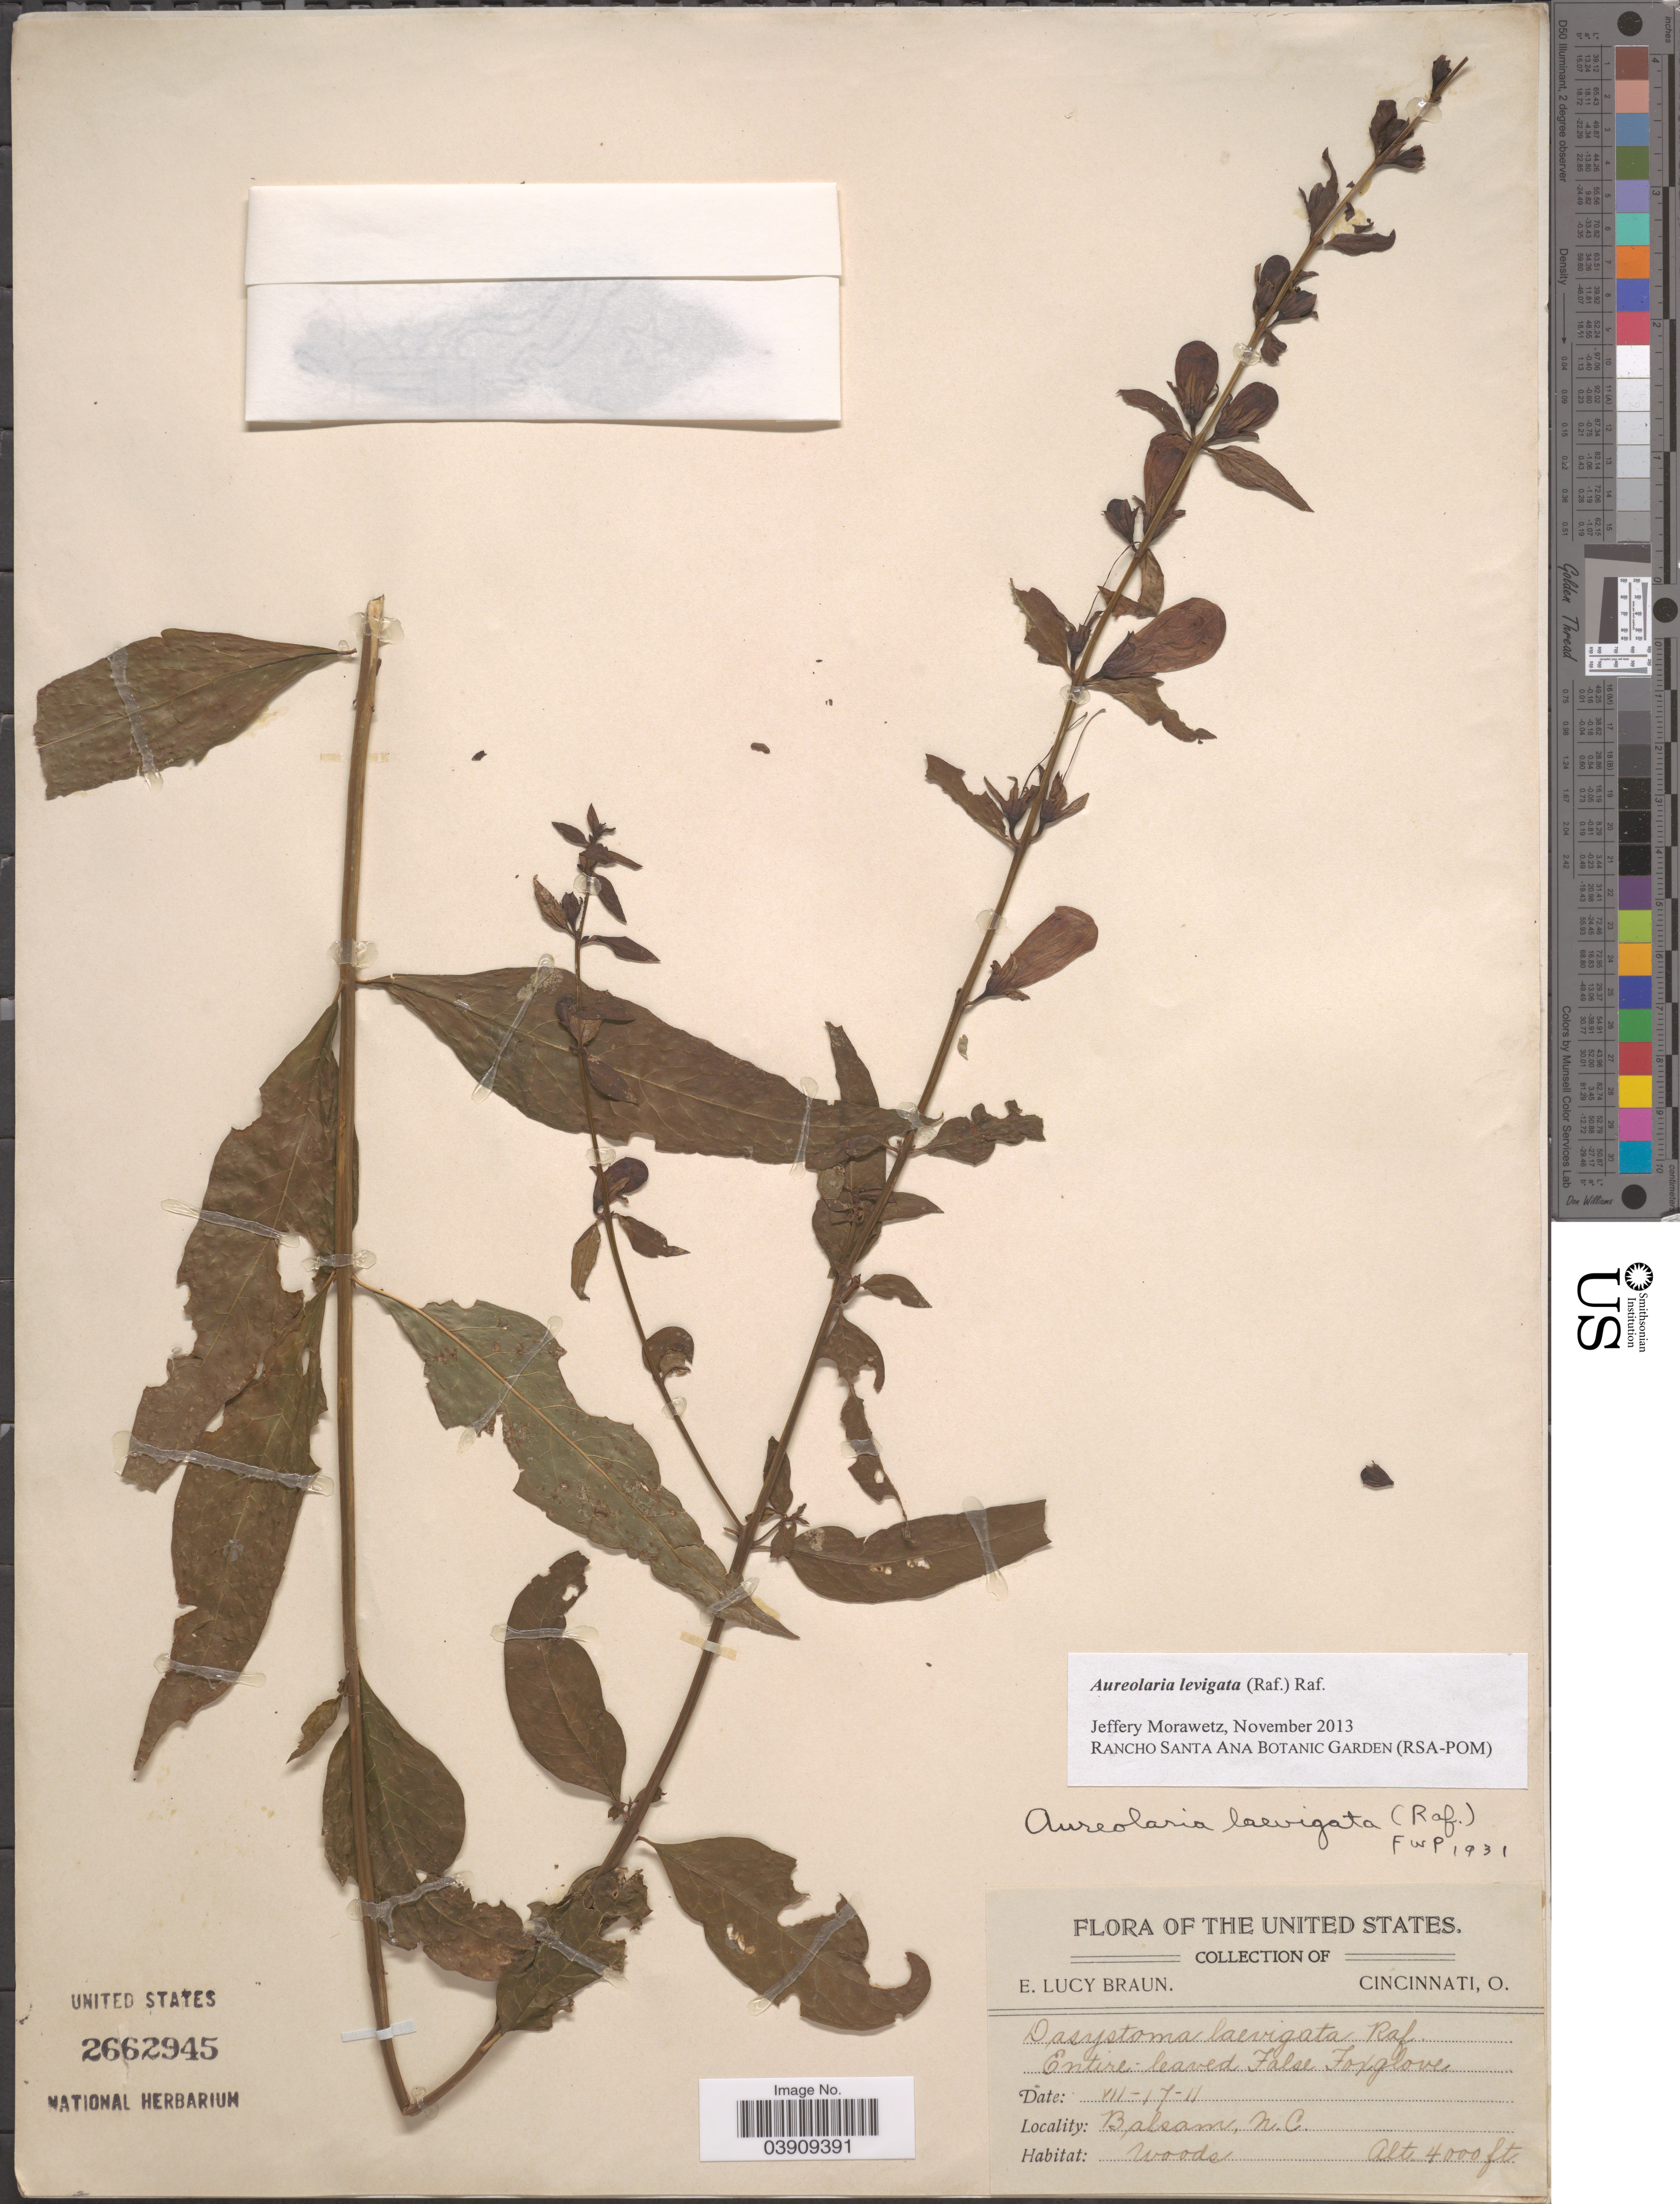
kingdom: Plantae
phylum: Tracheophyta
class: Magnoliopsida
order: Lamiales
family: Orobanchaceae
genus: Aureolaria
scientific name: Aureolaria laevigata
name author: (Raf.) Raf.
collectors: E. L. Braun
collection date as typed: Transcribed d/m/y: 17/7/11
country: United States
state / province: North Carolina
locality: Balsam.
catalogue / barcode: US 2662945